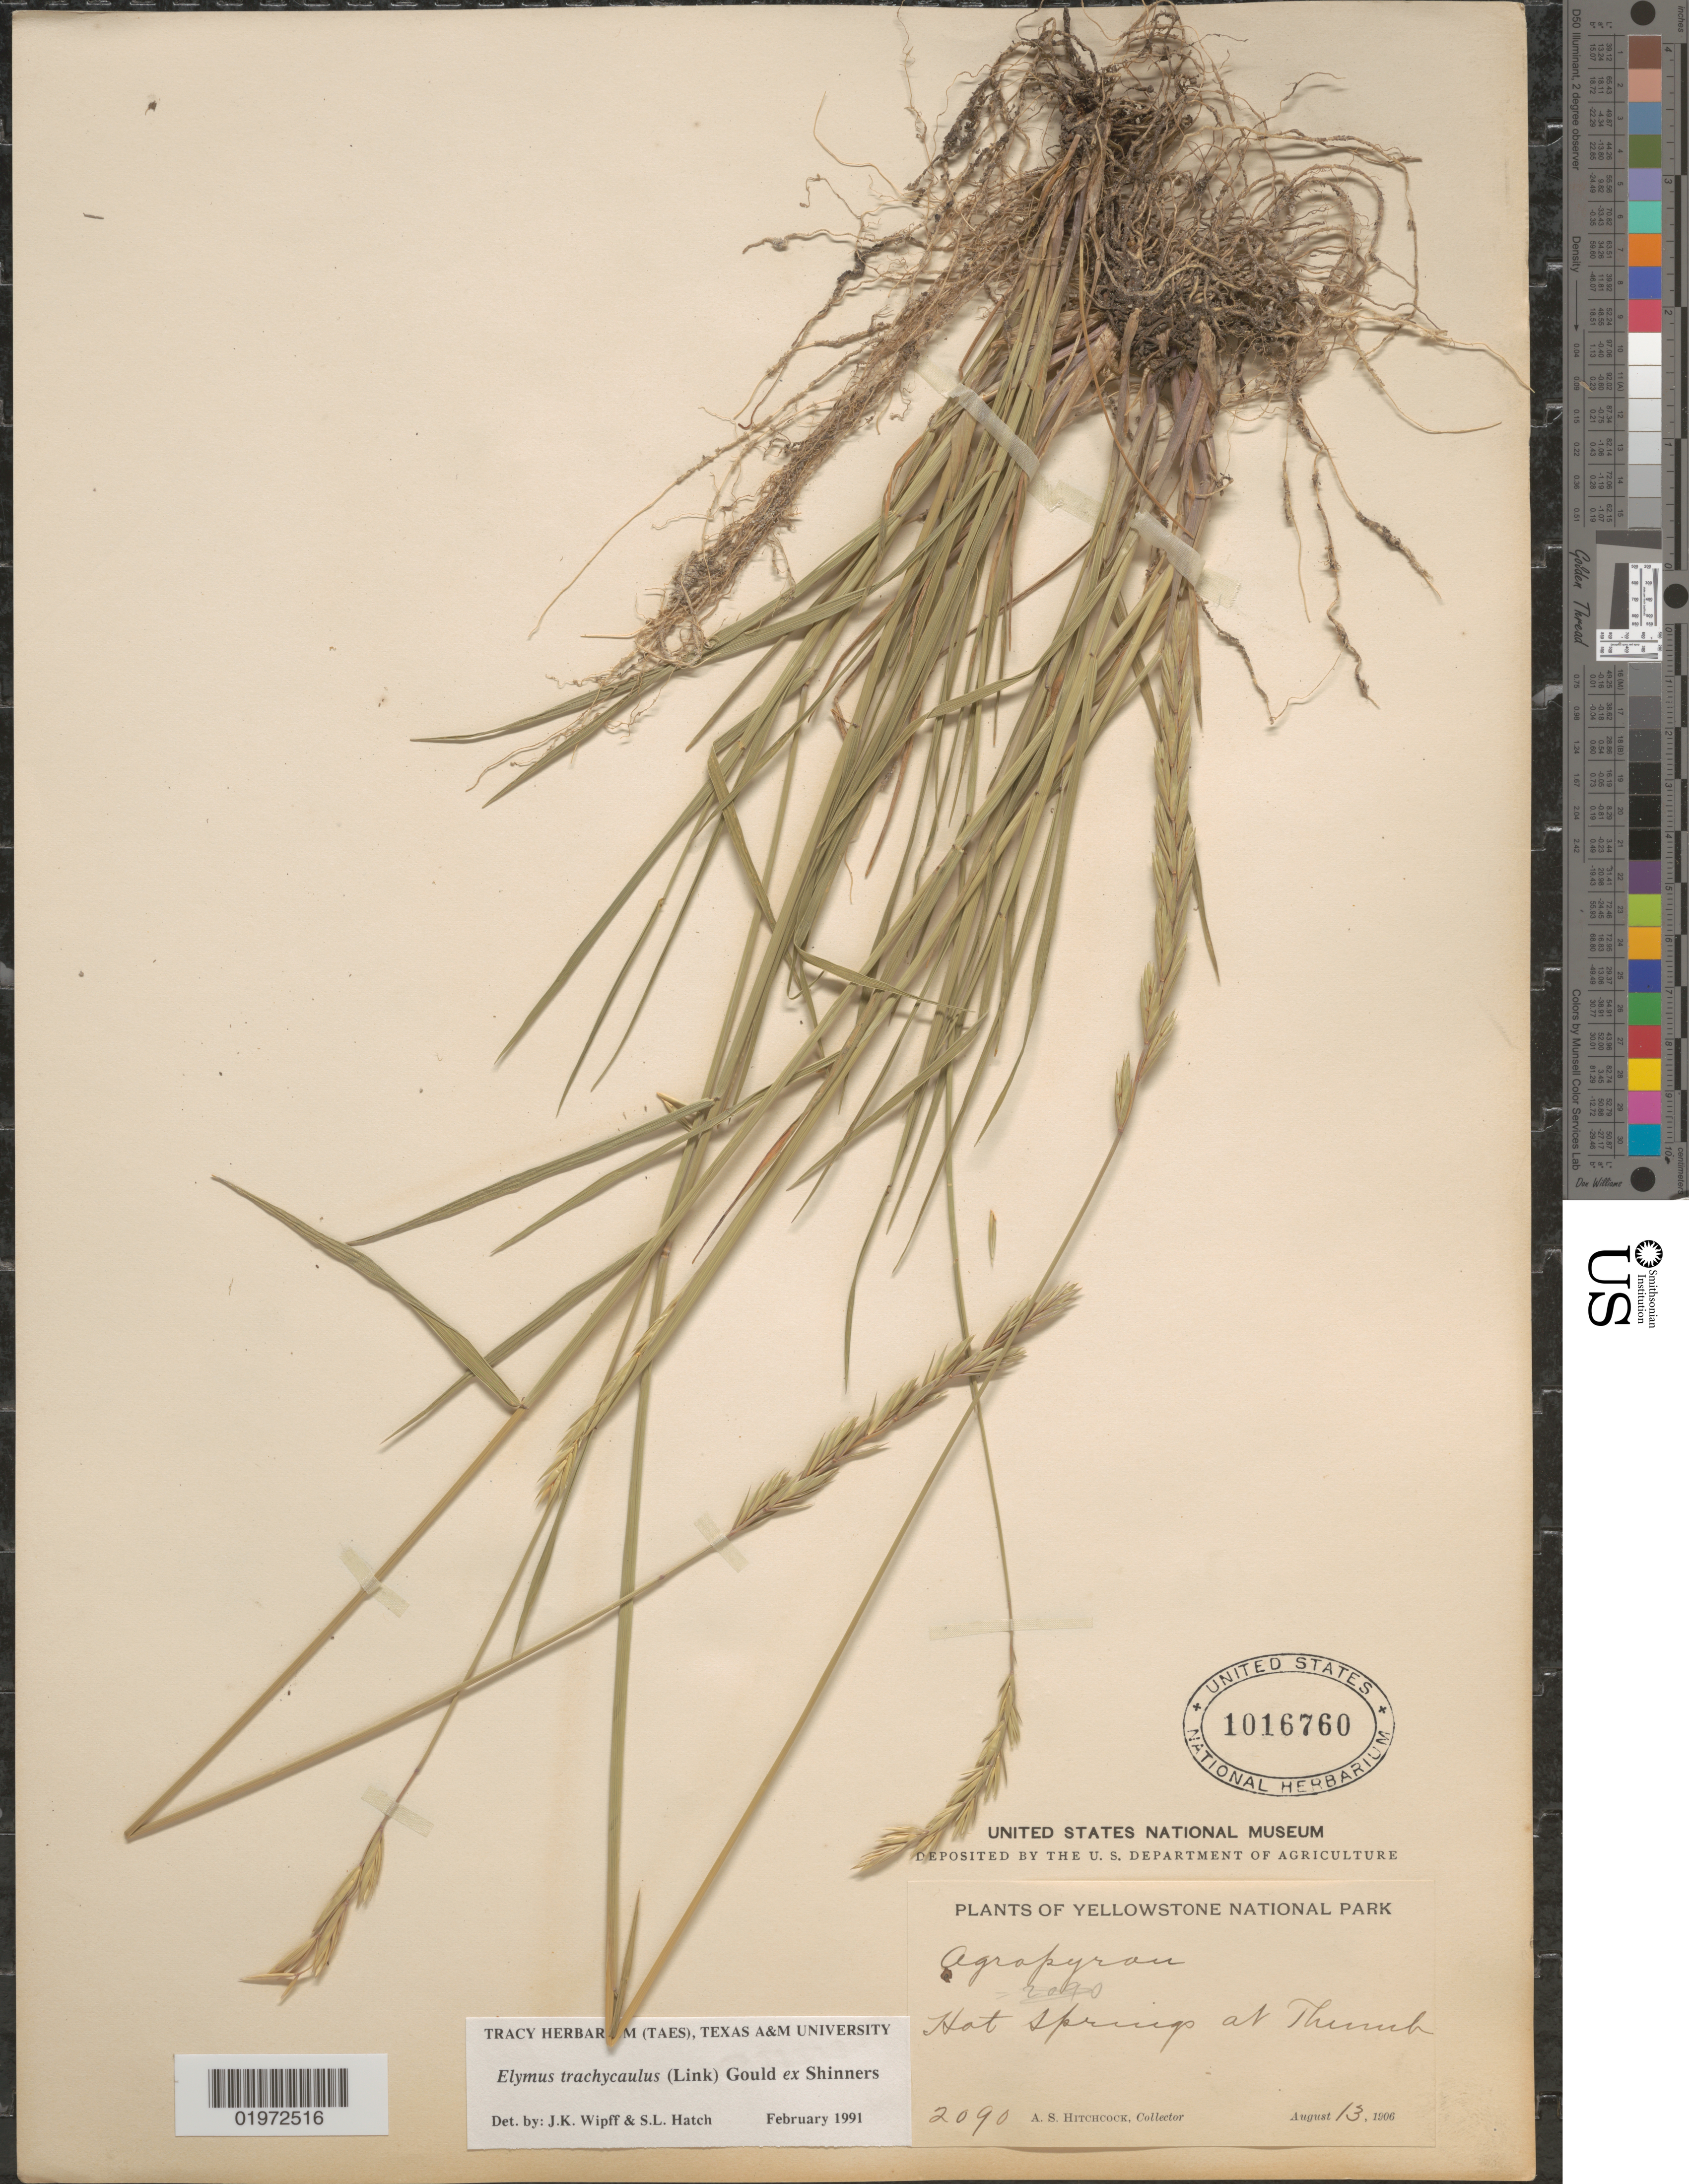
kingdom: Plantae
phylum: Tracheophyta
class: Liliopsida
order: Poales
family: Poaceae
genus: Elymus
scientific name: Elymus trachycaulus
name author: (Link) Gould ex Shinners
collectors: A. S. Hitchcock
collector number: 2090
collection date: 1906-08-13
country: United States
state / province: Wyoming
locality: Yellowstone National Park. Hot Springs at Thumb.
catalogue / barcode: US 1016760